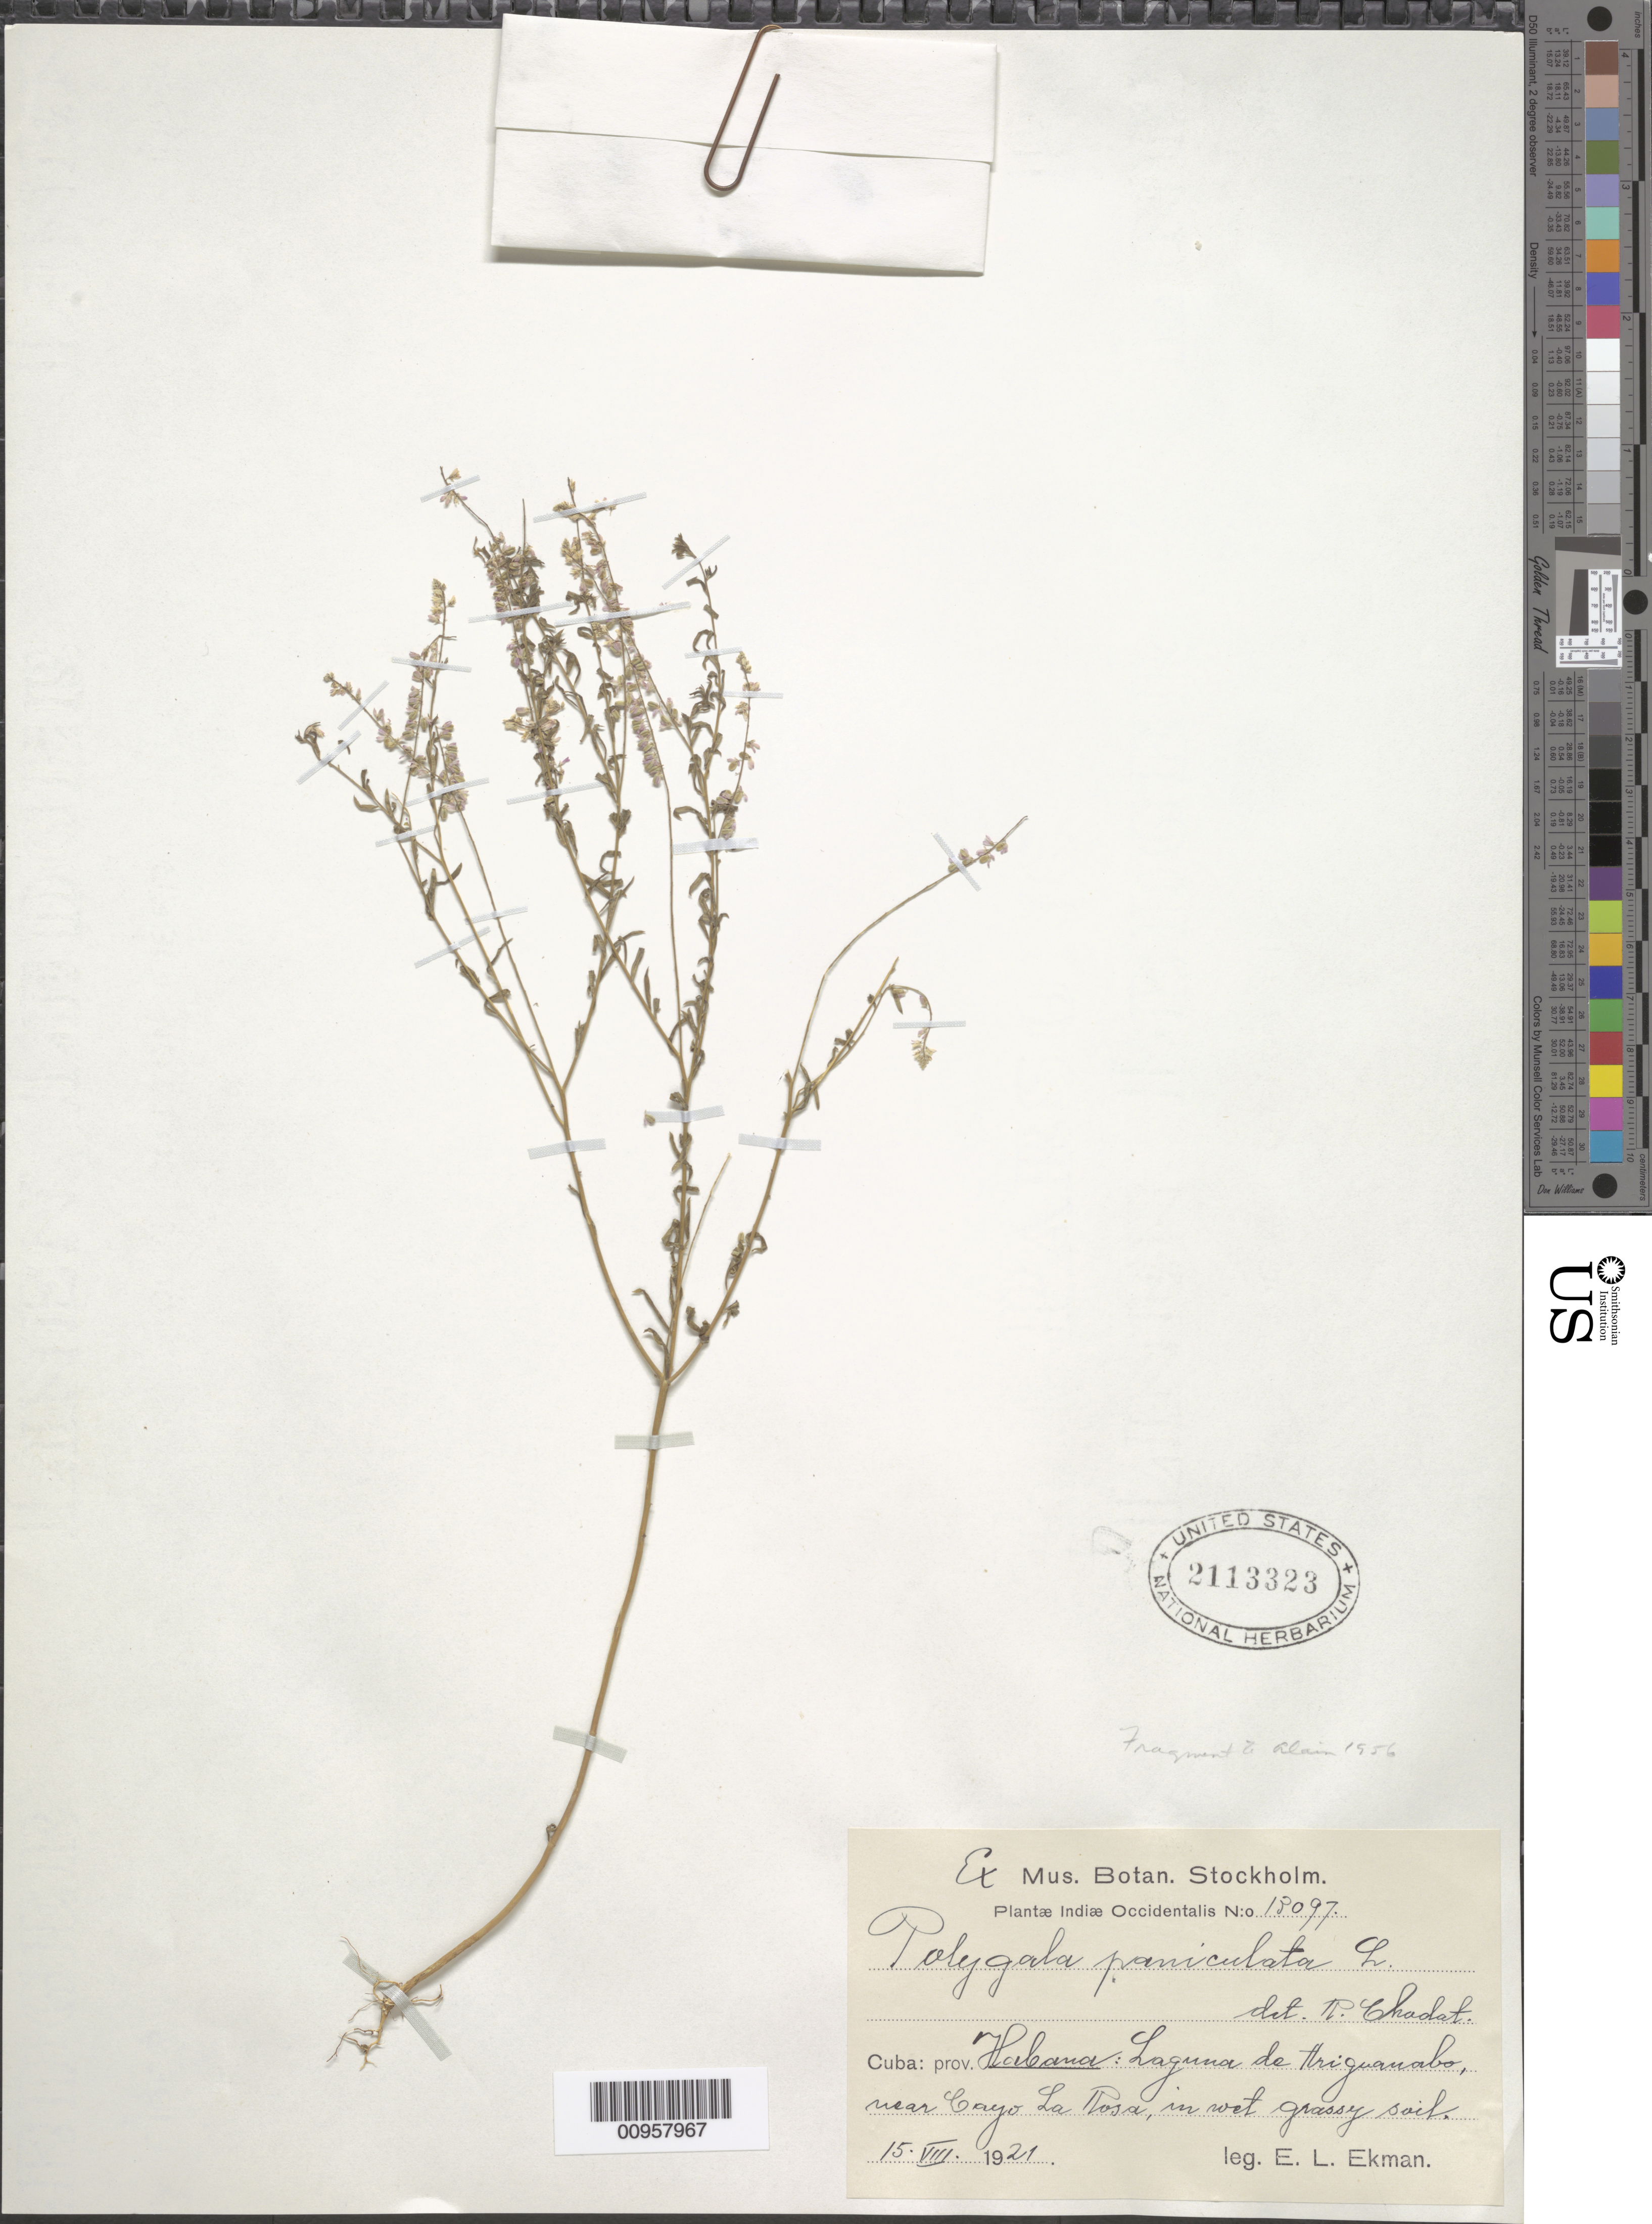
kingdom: Plantae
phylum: Tracheophyta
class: Magnoliopsida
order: Fabales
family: Polygalaceae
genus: Polygala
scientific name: Polygala paniculata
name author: L.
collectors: E. L. Ekman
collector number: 13097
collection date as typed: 15 Aug 1921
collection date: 1921-08-15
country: Cuba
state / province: La Habana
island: Cuba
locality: Laguna Ariguanaba, near Cayo La Rosa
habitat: In wet grassy soil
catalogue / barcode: US 2113323